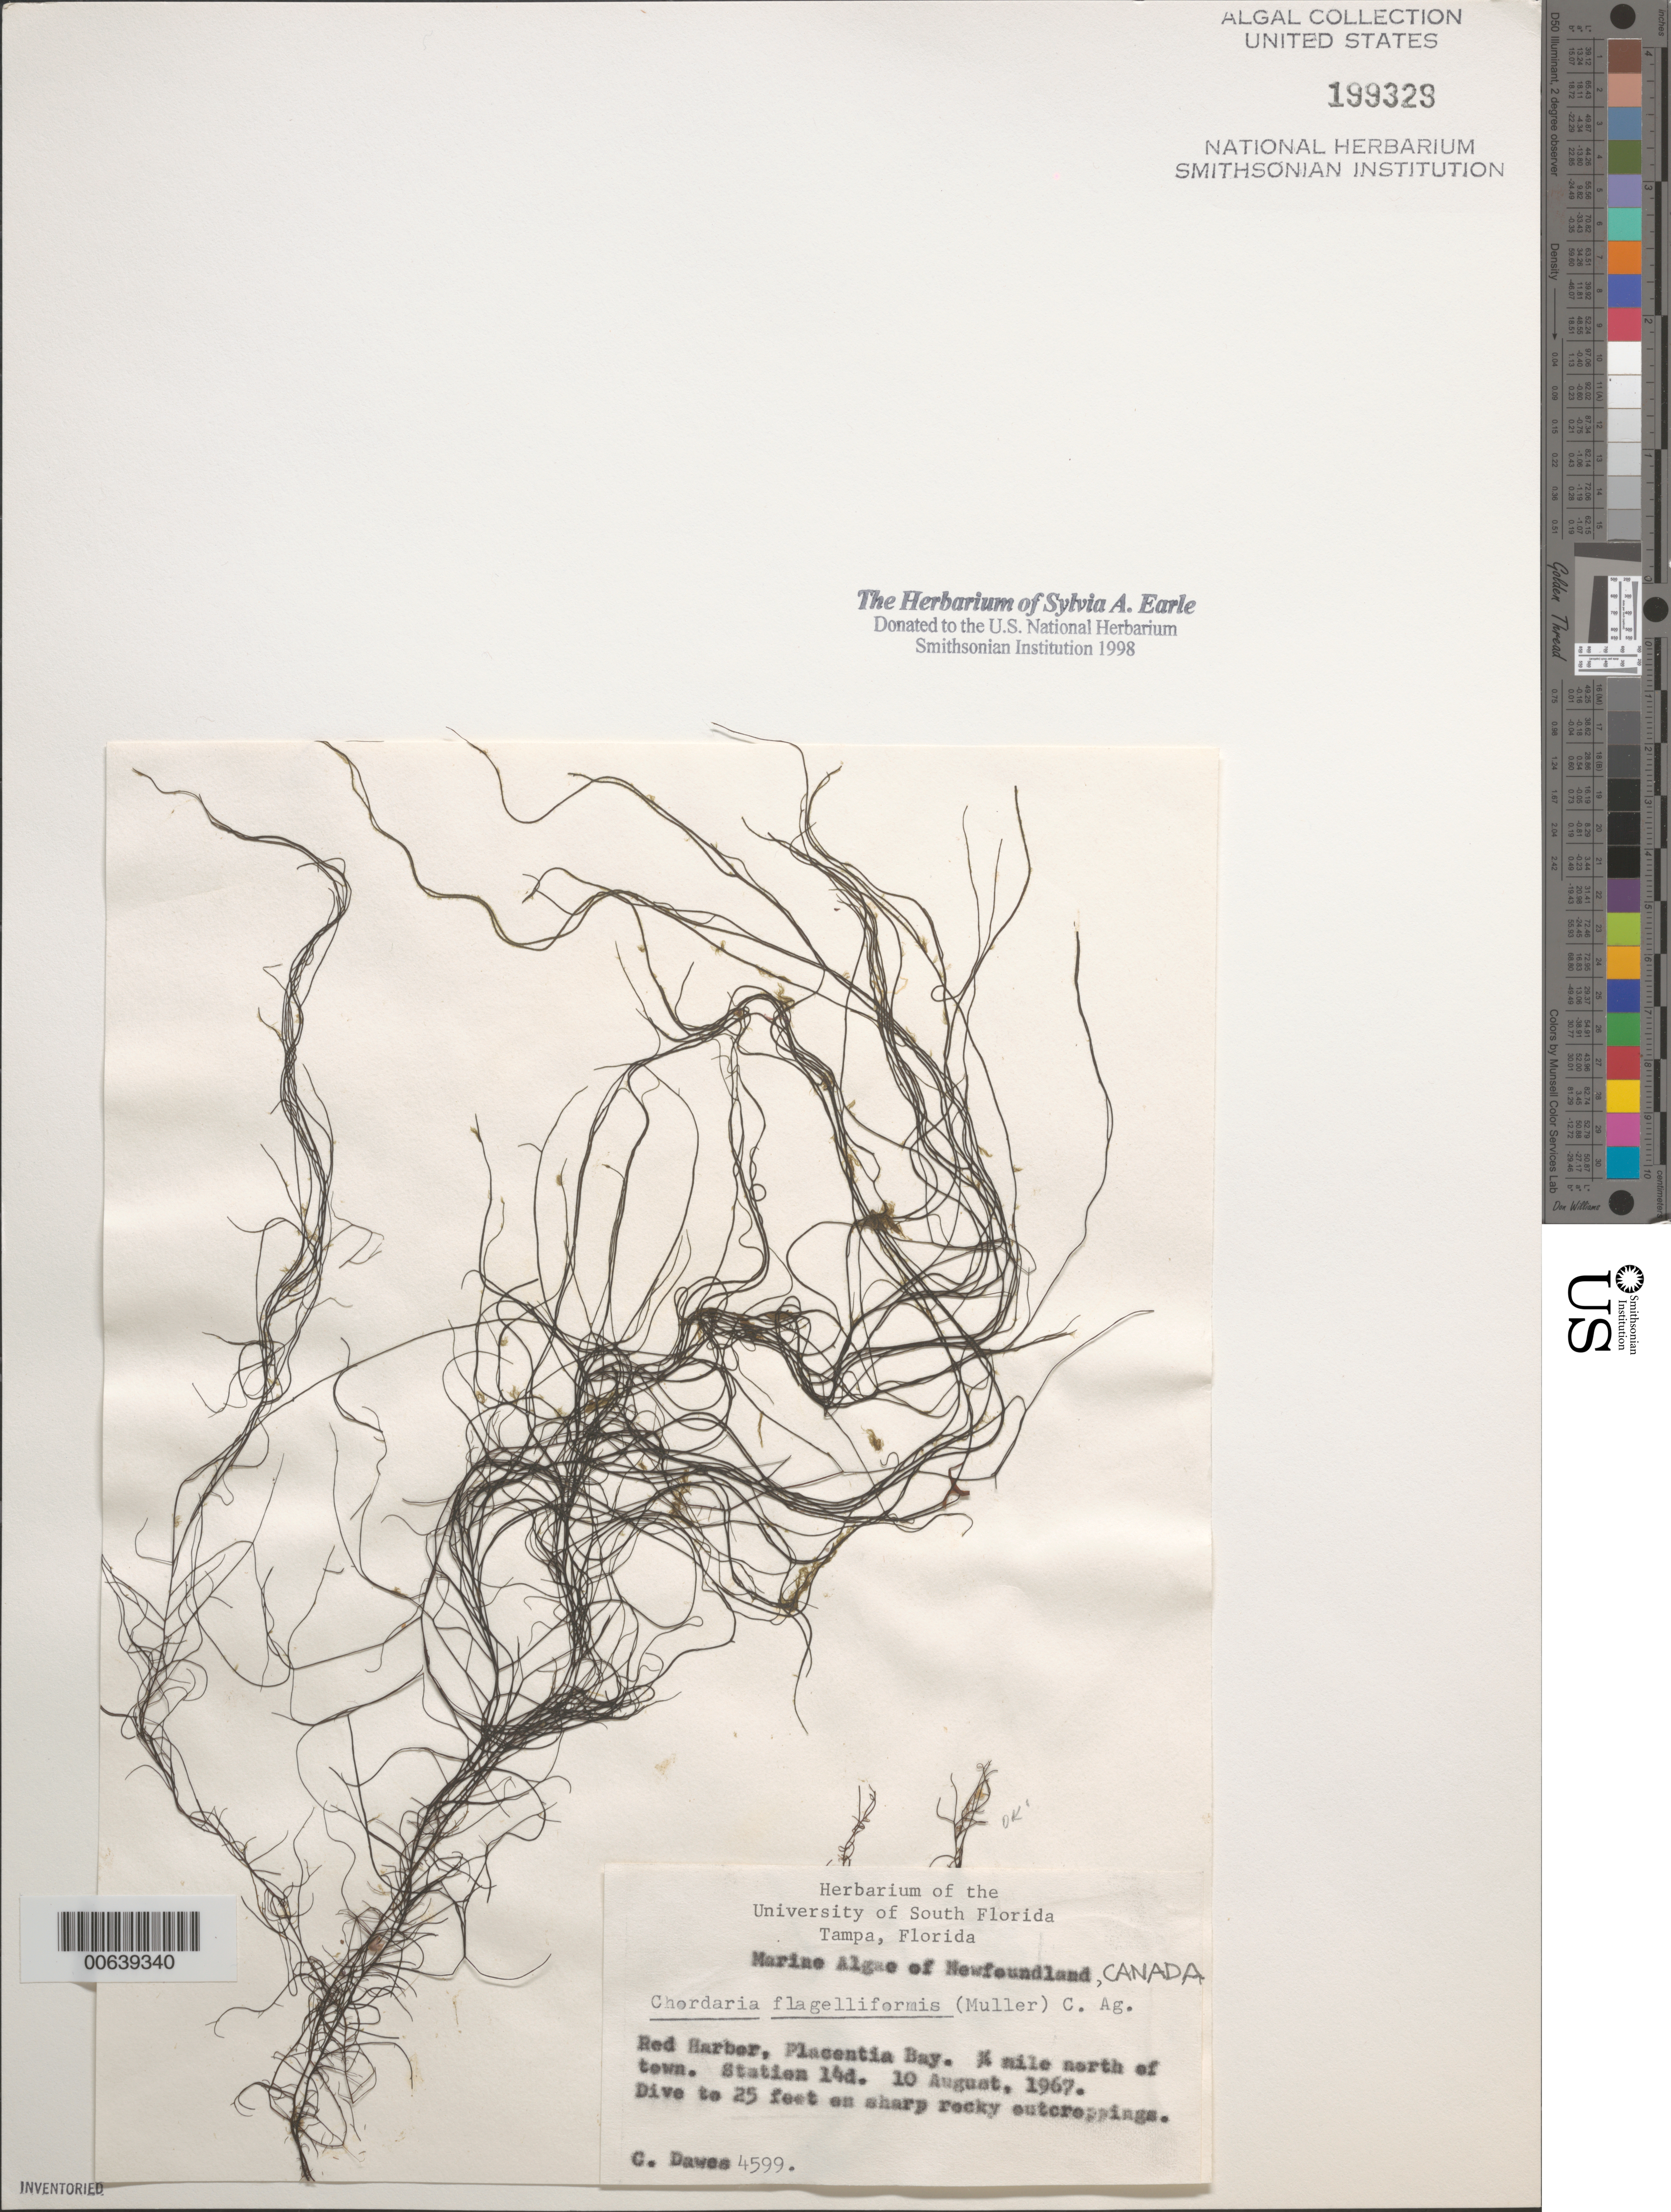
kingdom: Chromista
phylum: Ochrophyta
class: Phaeophyceae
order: Ectocarpales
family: Chordariaceae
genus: Chordaria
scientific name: Chordaria flagelliformis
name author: (Hudson) Grev.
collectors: C. Dawes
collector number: CJD 4599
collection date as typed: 10 Aug 1967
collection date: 1967-08-10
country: Canada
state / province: Newfoundland and Labrador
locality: Red Harbor, Placentia Bay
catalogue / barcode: US 199329